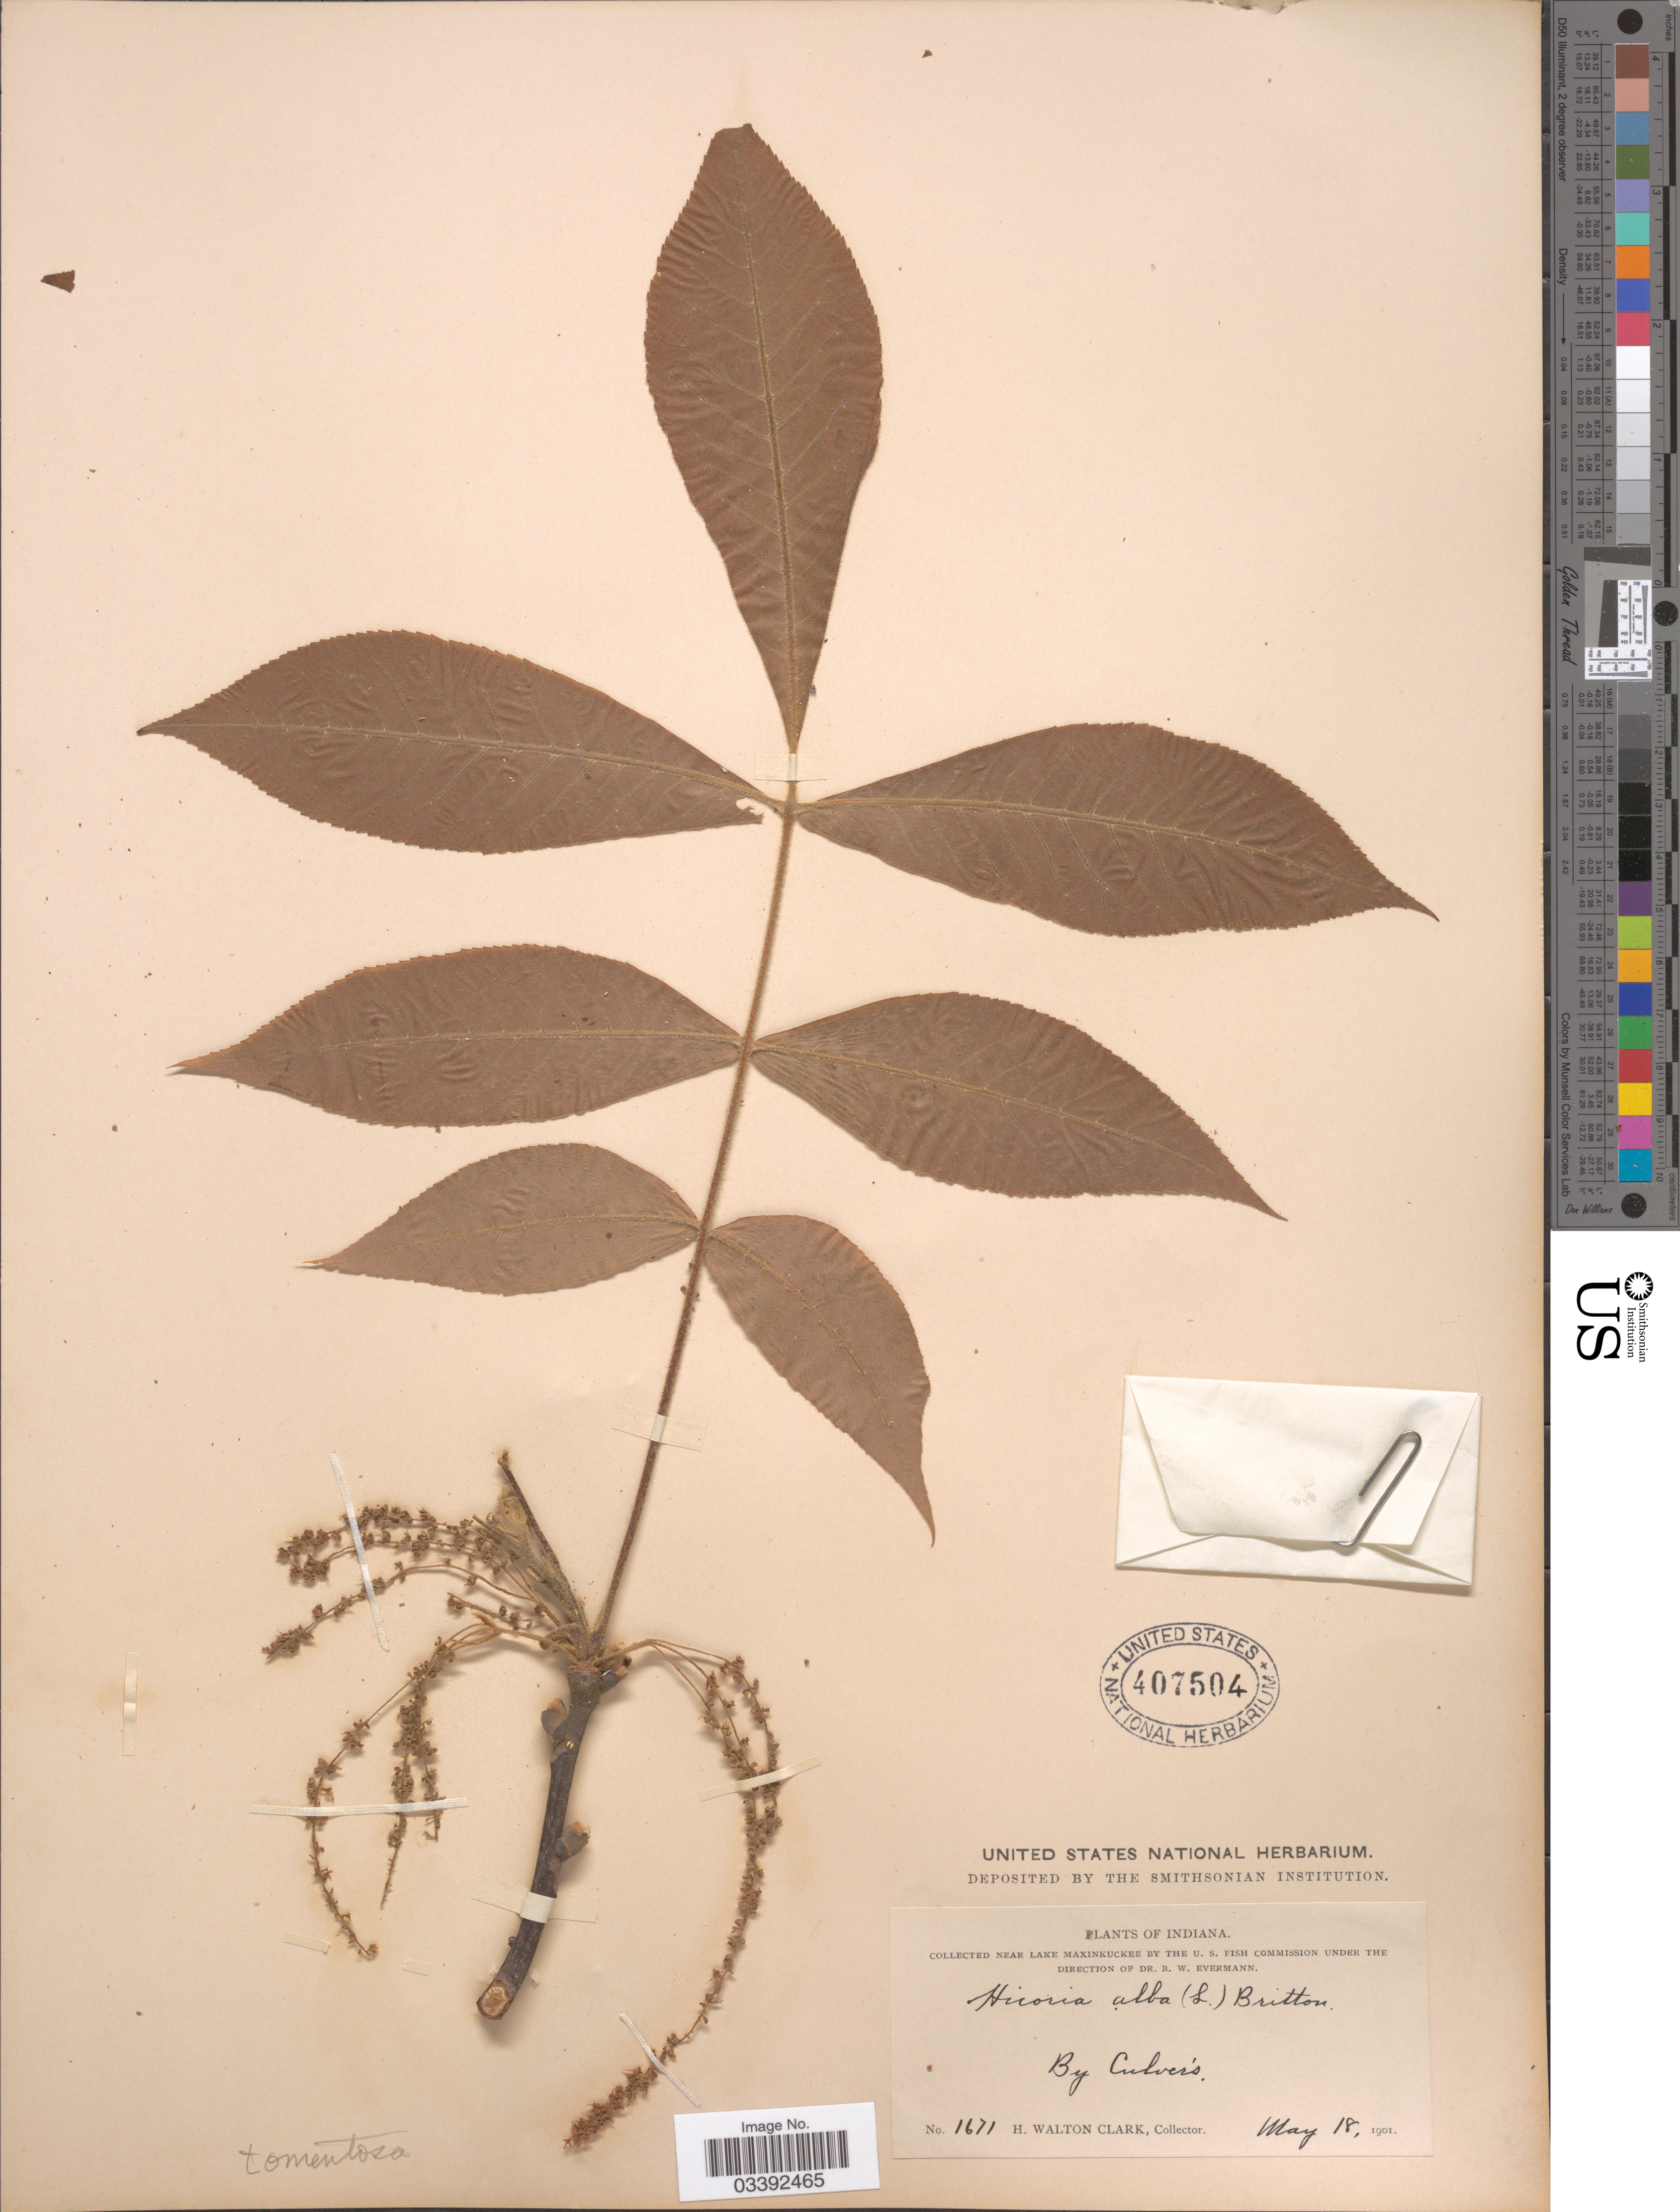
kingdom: Plantae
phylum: Tracheophyta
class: Magnoliopsida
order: Fagales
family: Juglandaceae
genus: Carya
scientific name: Carya tomentosa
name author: (Lam.) Nutt.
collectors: H. W. Clark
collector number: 1671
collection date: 1901-05-18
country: United States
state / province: Indiana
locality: Near Lake Maxinkuckee. By Culver's.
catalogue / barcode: US 407504